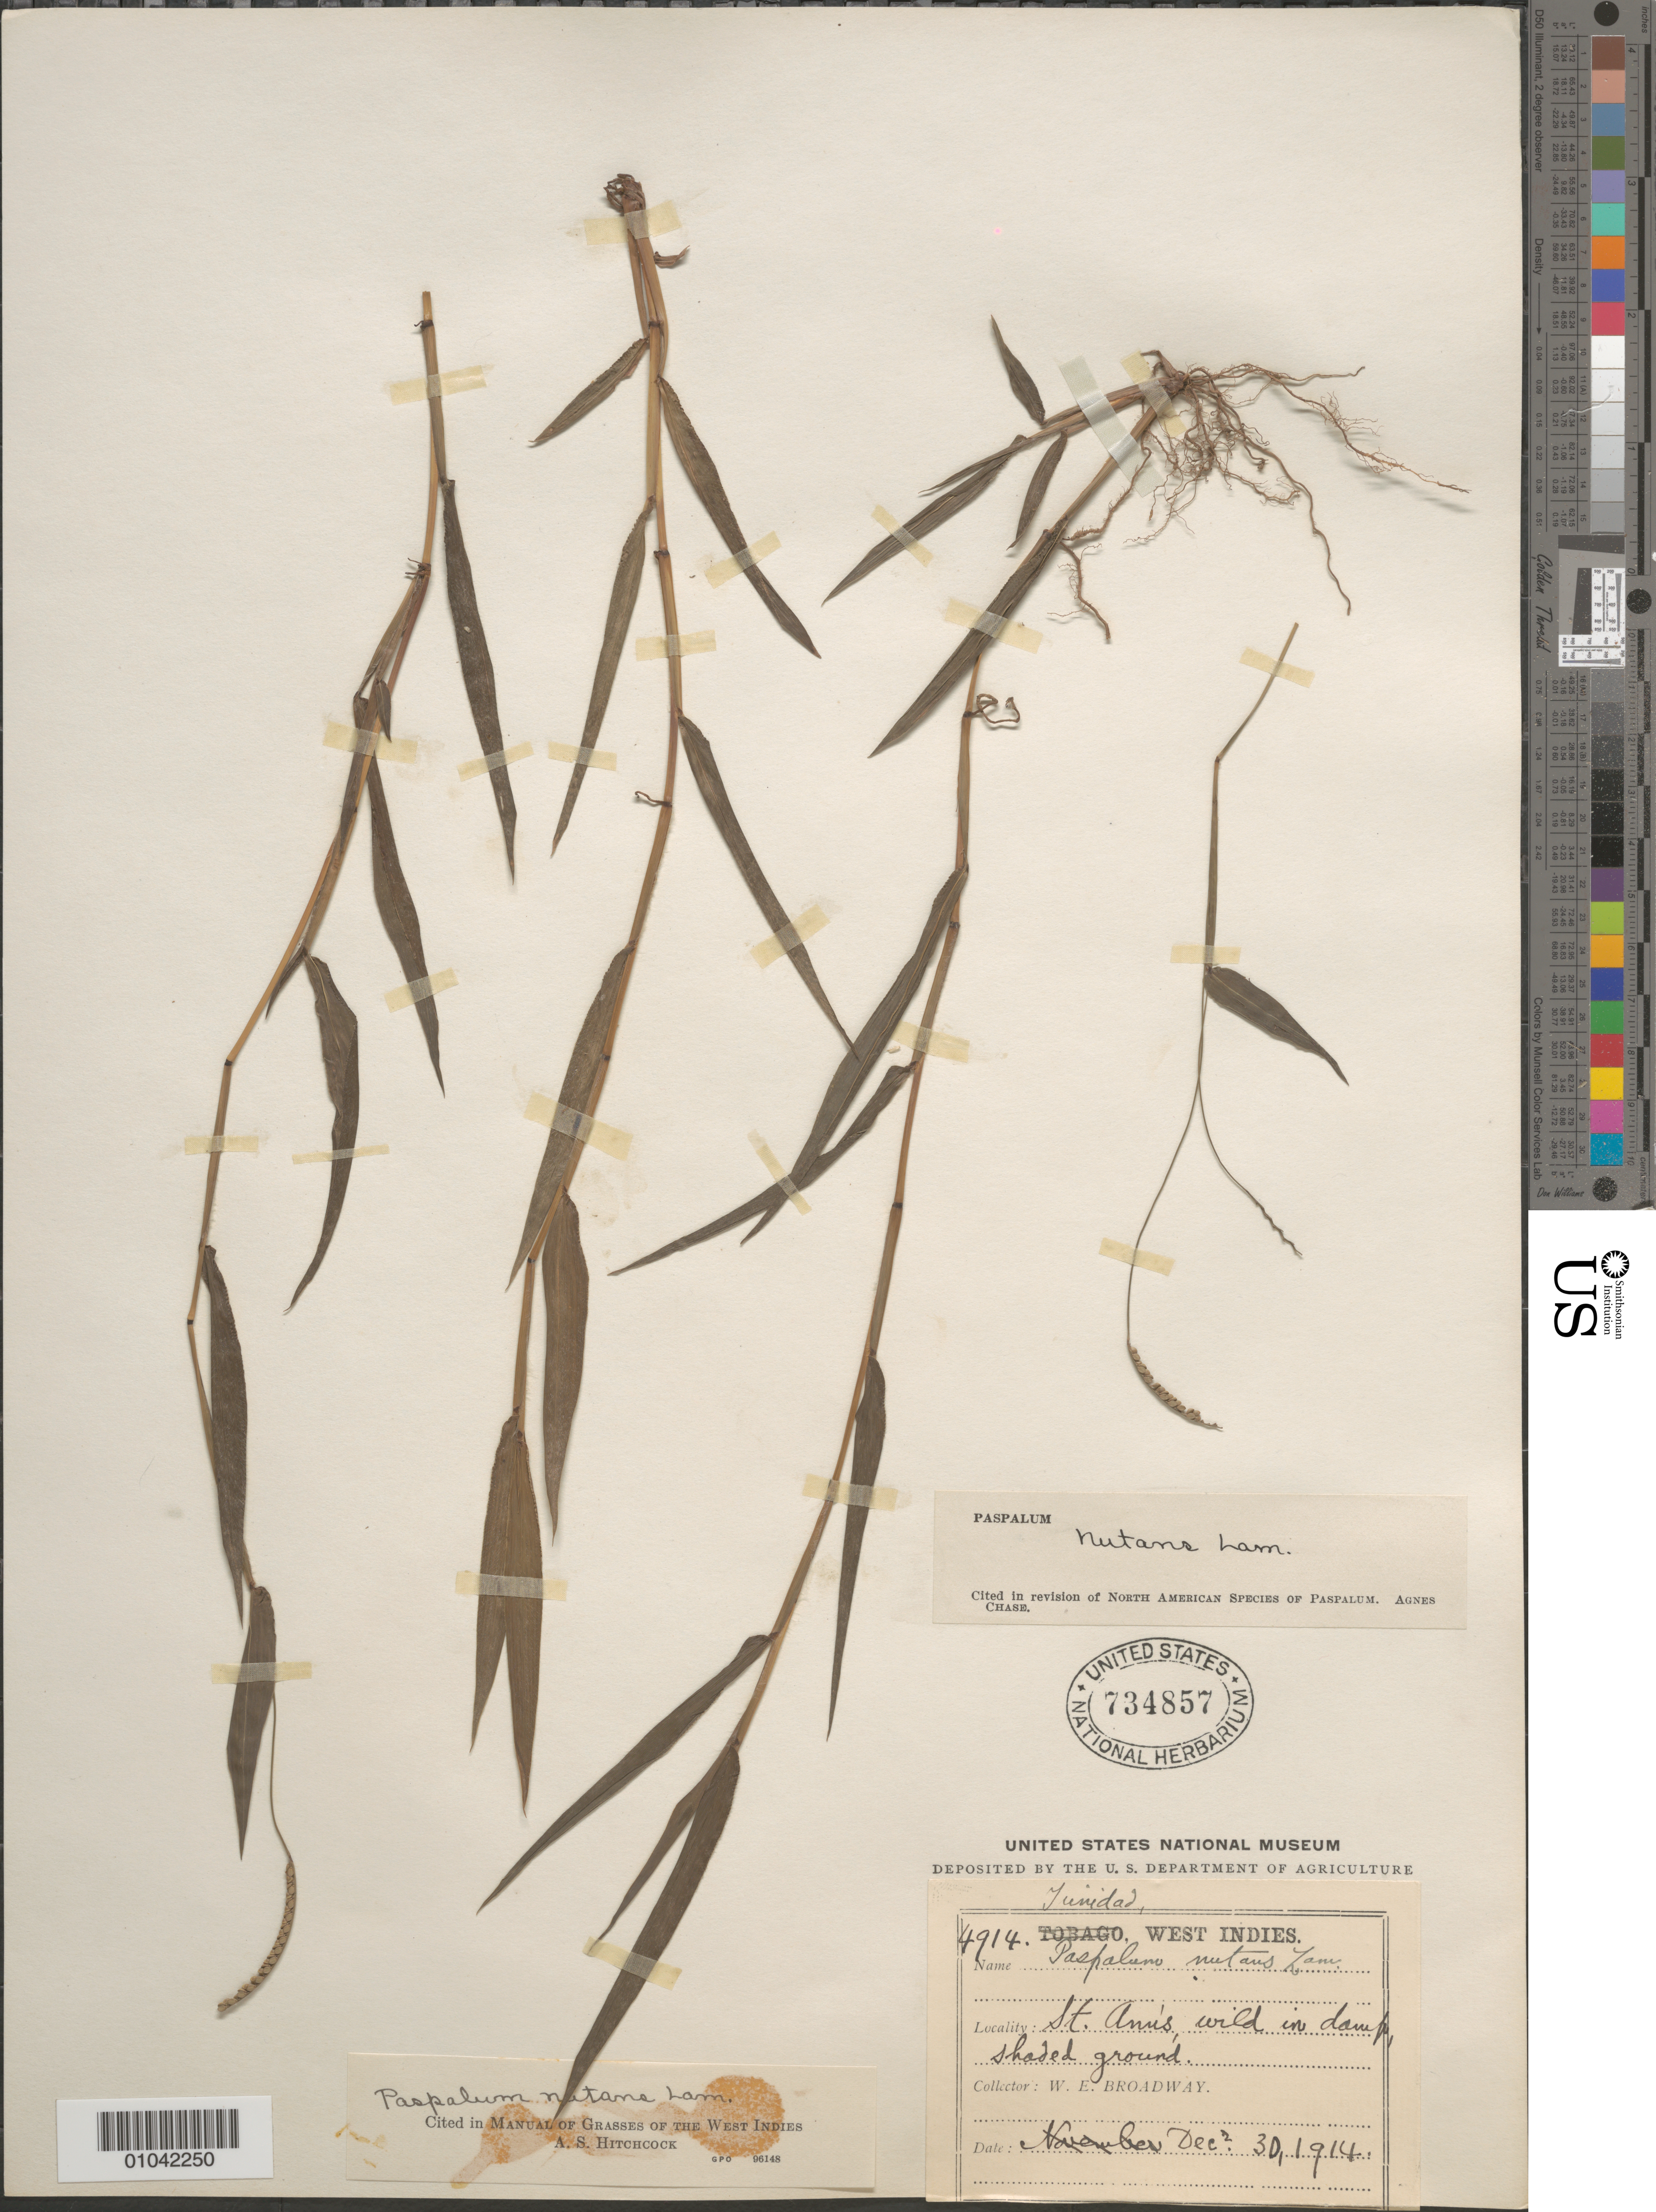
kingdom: Plantae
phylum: Tracheophyta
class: Liliopsida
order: Poales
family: Poaceae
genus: Paspalum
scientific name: Paspalum nutans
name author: Lam.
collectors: W. E. Broadway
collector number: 4914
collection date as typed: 30 Dec 1914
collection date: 1914-12-30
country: Trinidad and Tobago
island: Trinidad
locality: St. Ann's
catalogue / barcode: US 734857